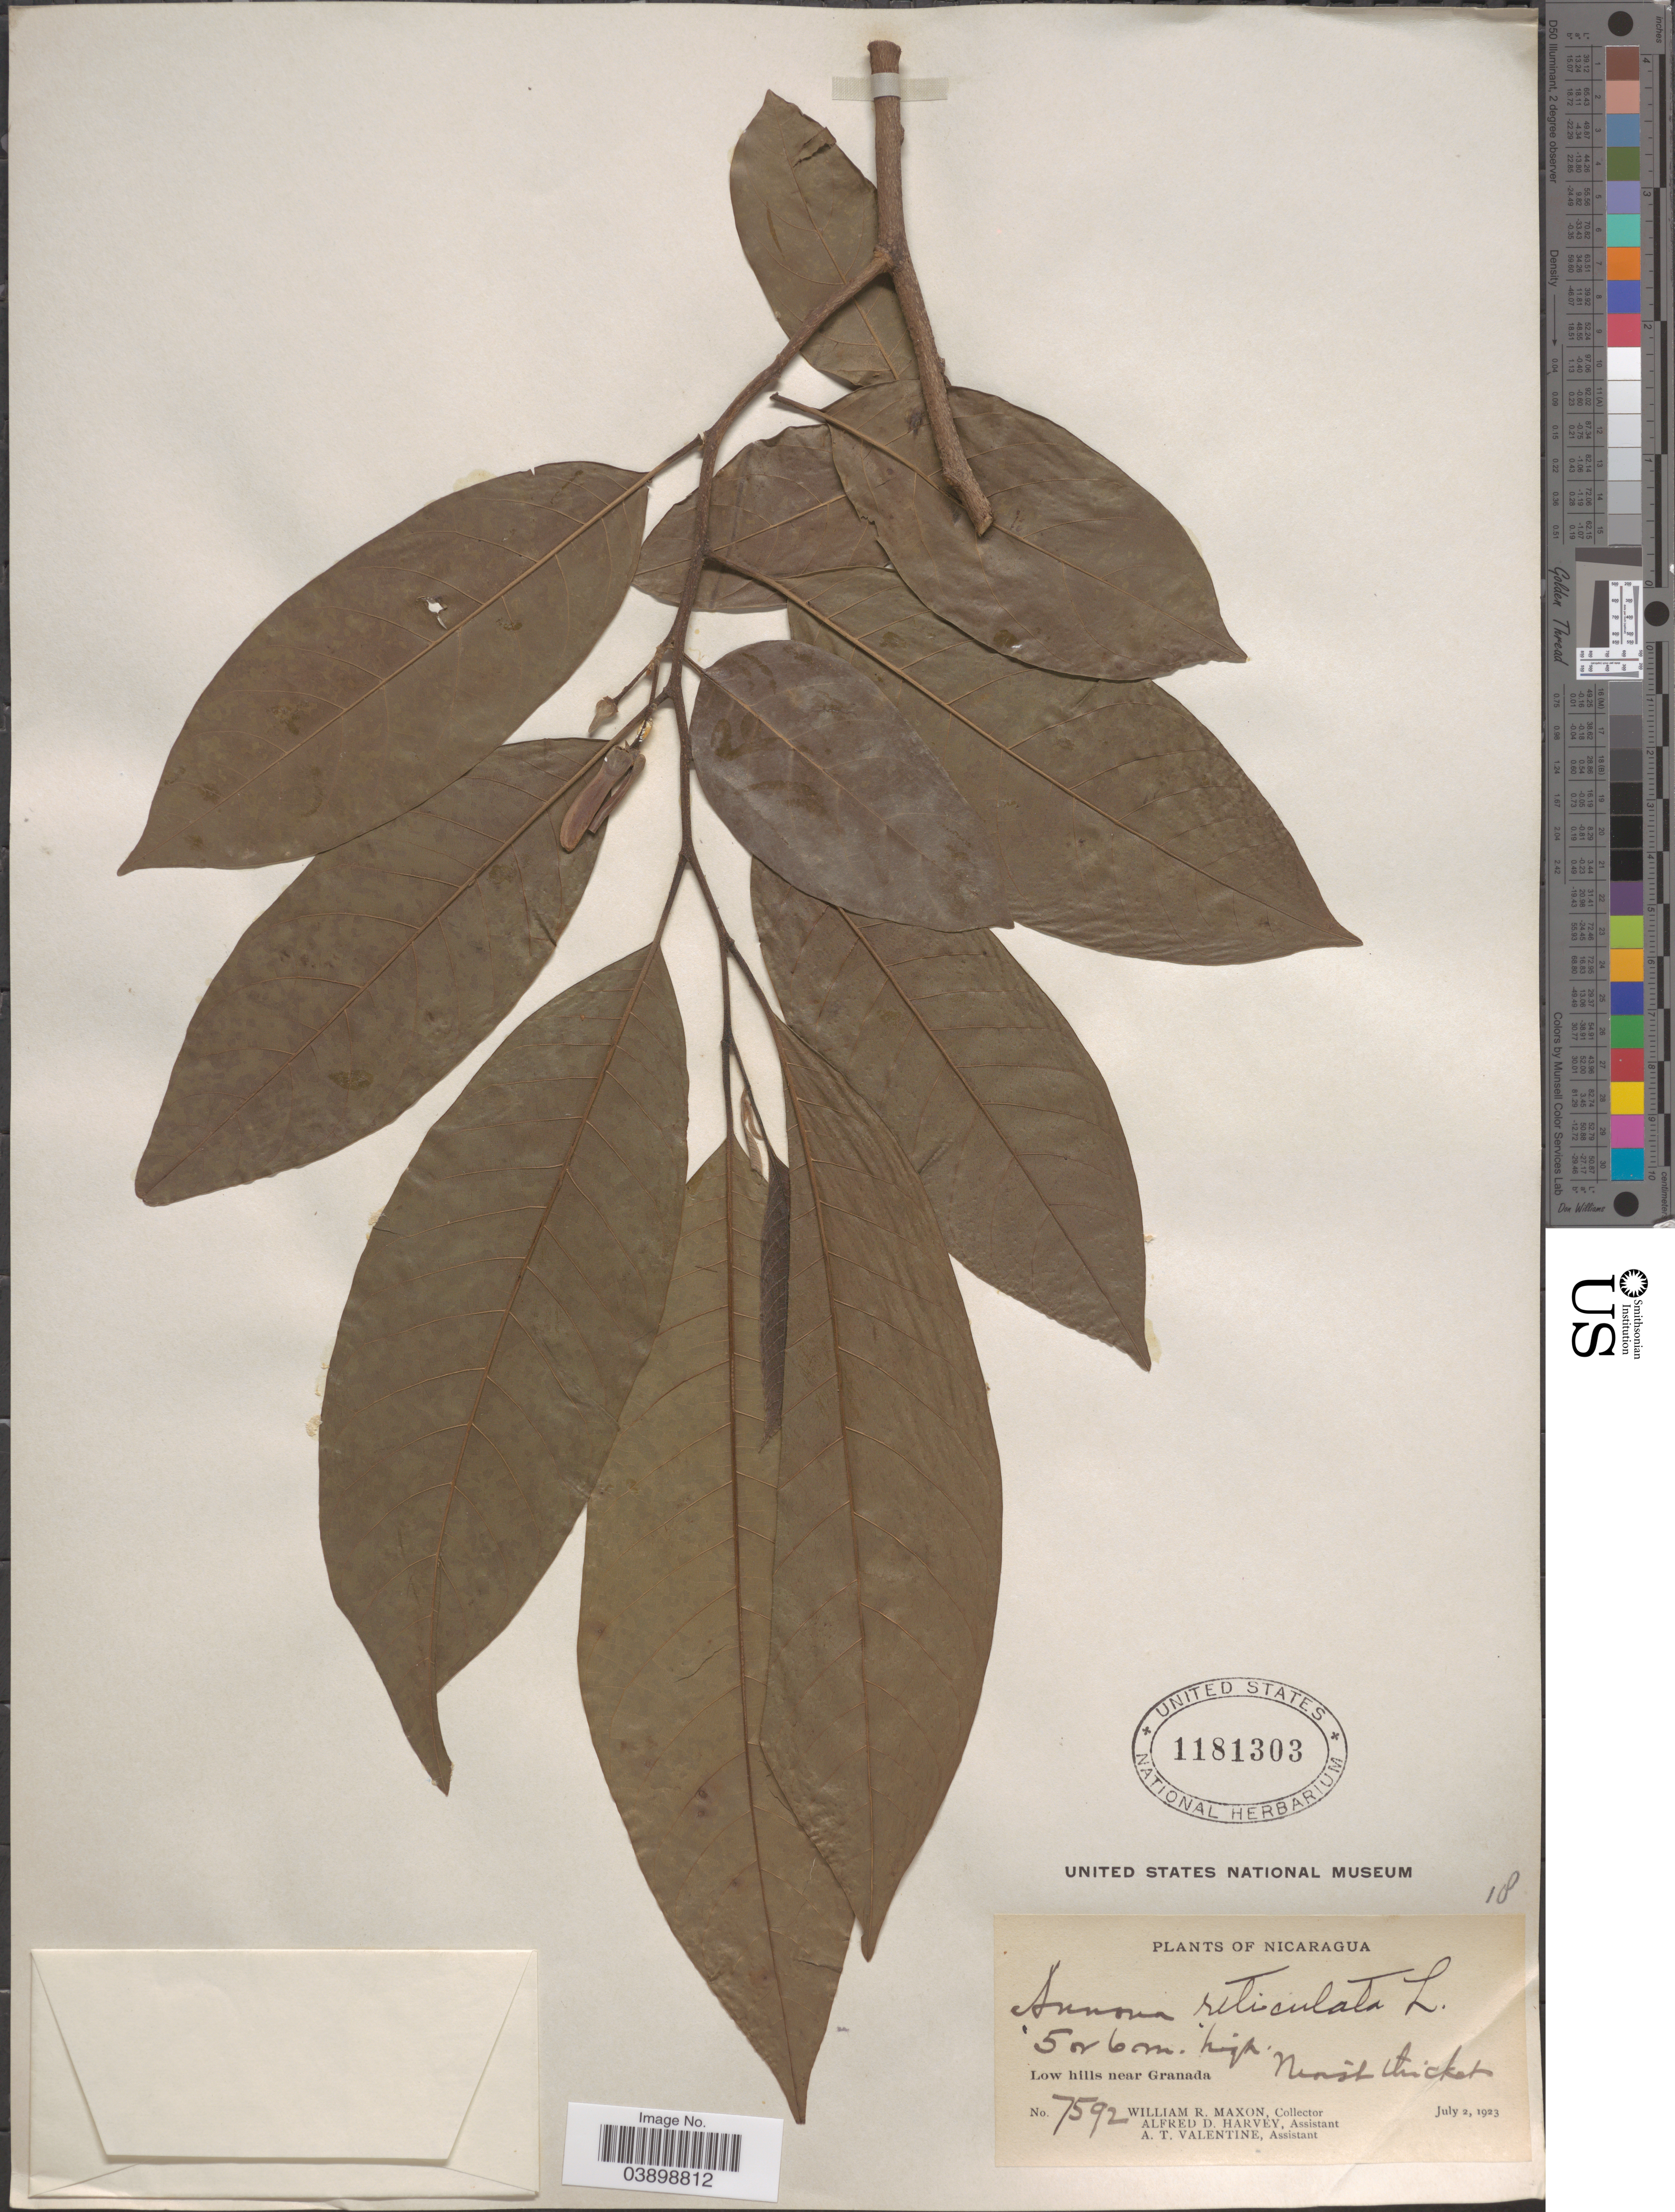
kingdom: Plantae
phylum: Tracheophyta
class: Magnoliopsida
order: Magnoliales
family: Annonaceae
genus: Annona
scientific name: Annona reticulata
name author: L.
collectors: W. R. Maxon, A. D. Harvey & A. Valentine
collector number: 7592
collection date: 1923-07-02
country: Nicaragua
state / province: Granada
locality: Near Granada.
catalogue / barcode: US 1181303